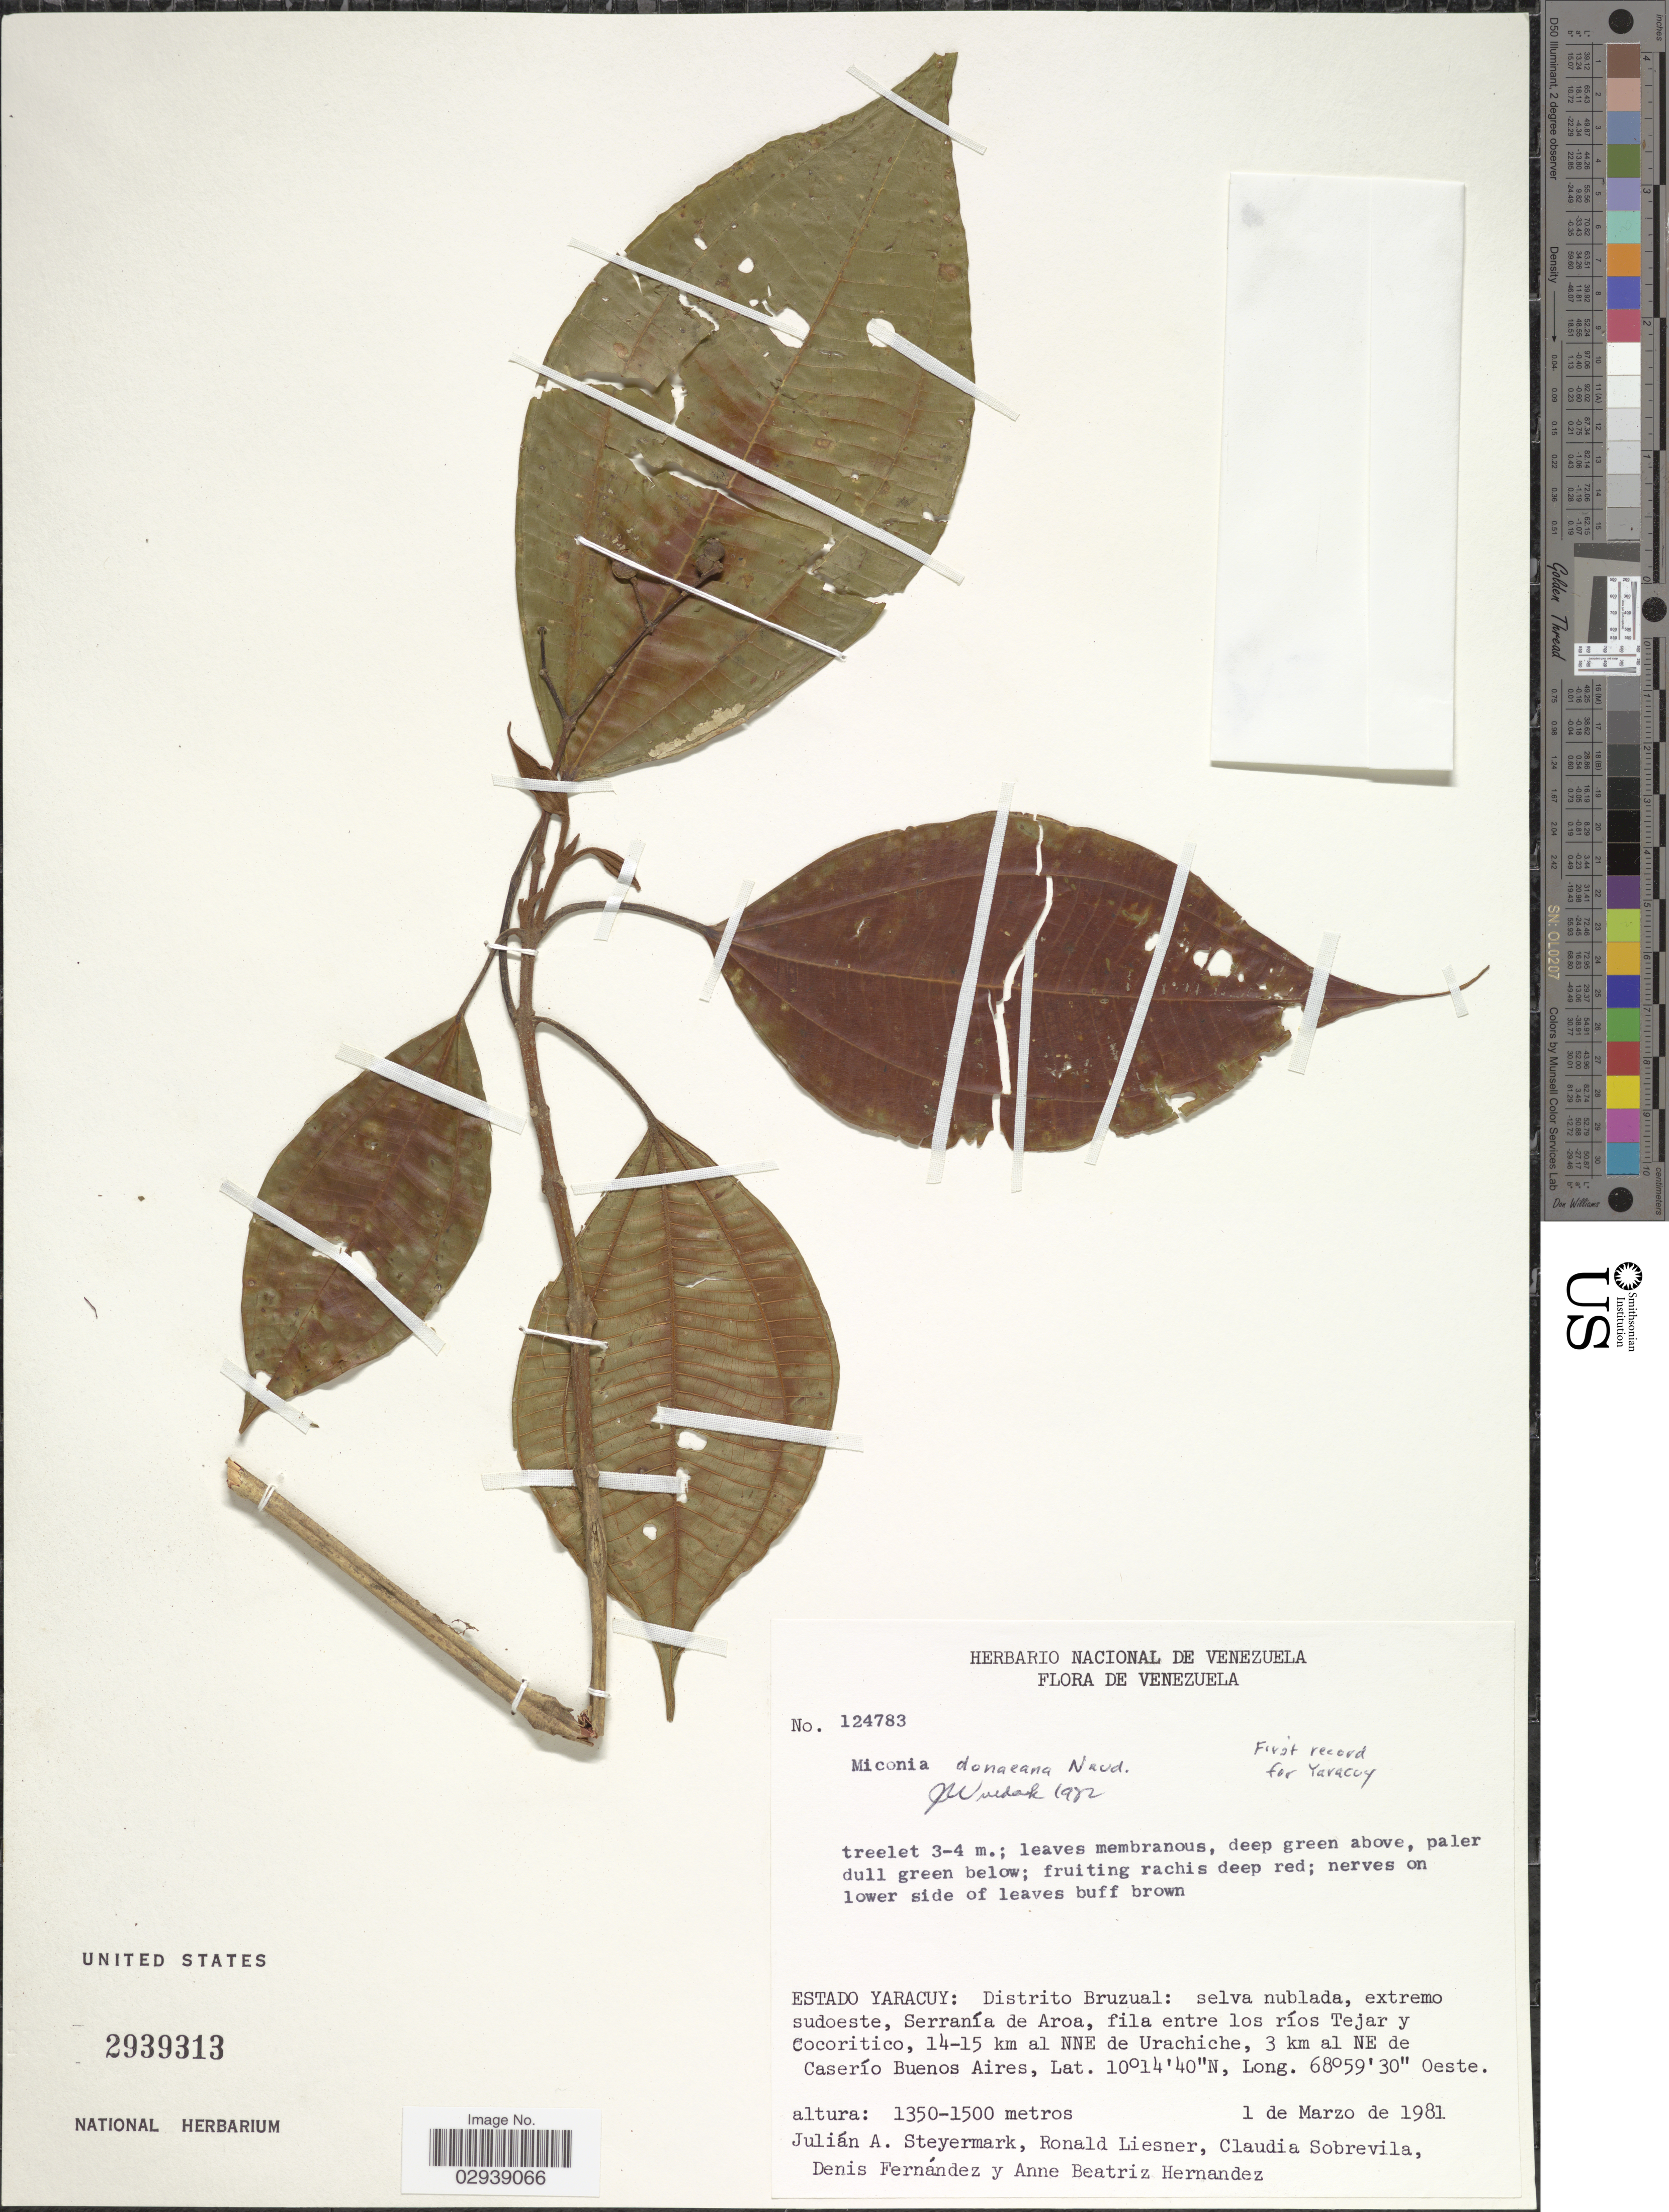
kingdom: Plantae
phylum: Tracheophyta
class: Magnoliopsida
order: Myrtales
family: Melastomataceae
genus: Miconia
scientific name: Miconia donaeana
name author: Naudin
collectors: J. Steyermark, R. L. Liesner, C. Sobrevila, D. Fernandez & A. B. Hernandez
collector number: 124783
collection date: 1981-03-01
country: Venezuela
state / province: Yaracuy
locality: Distrito Bruzual: selva nubladam extremo sudoeste, Serranía de Aroa, fila entre los ríos Tejar y Cocoritico, 14-15 km al NNE de Urachiche, 3 km al NE de Caserío Buenos Aires.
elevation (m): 1350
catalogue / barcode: US 2939313